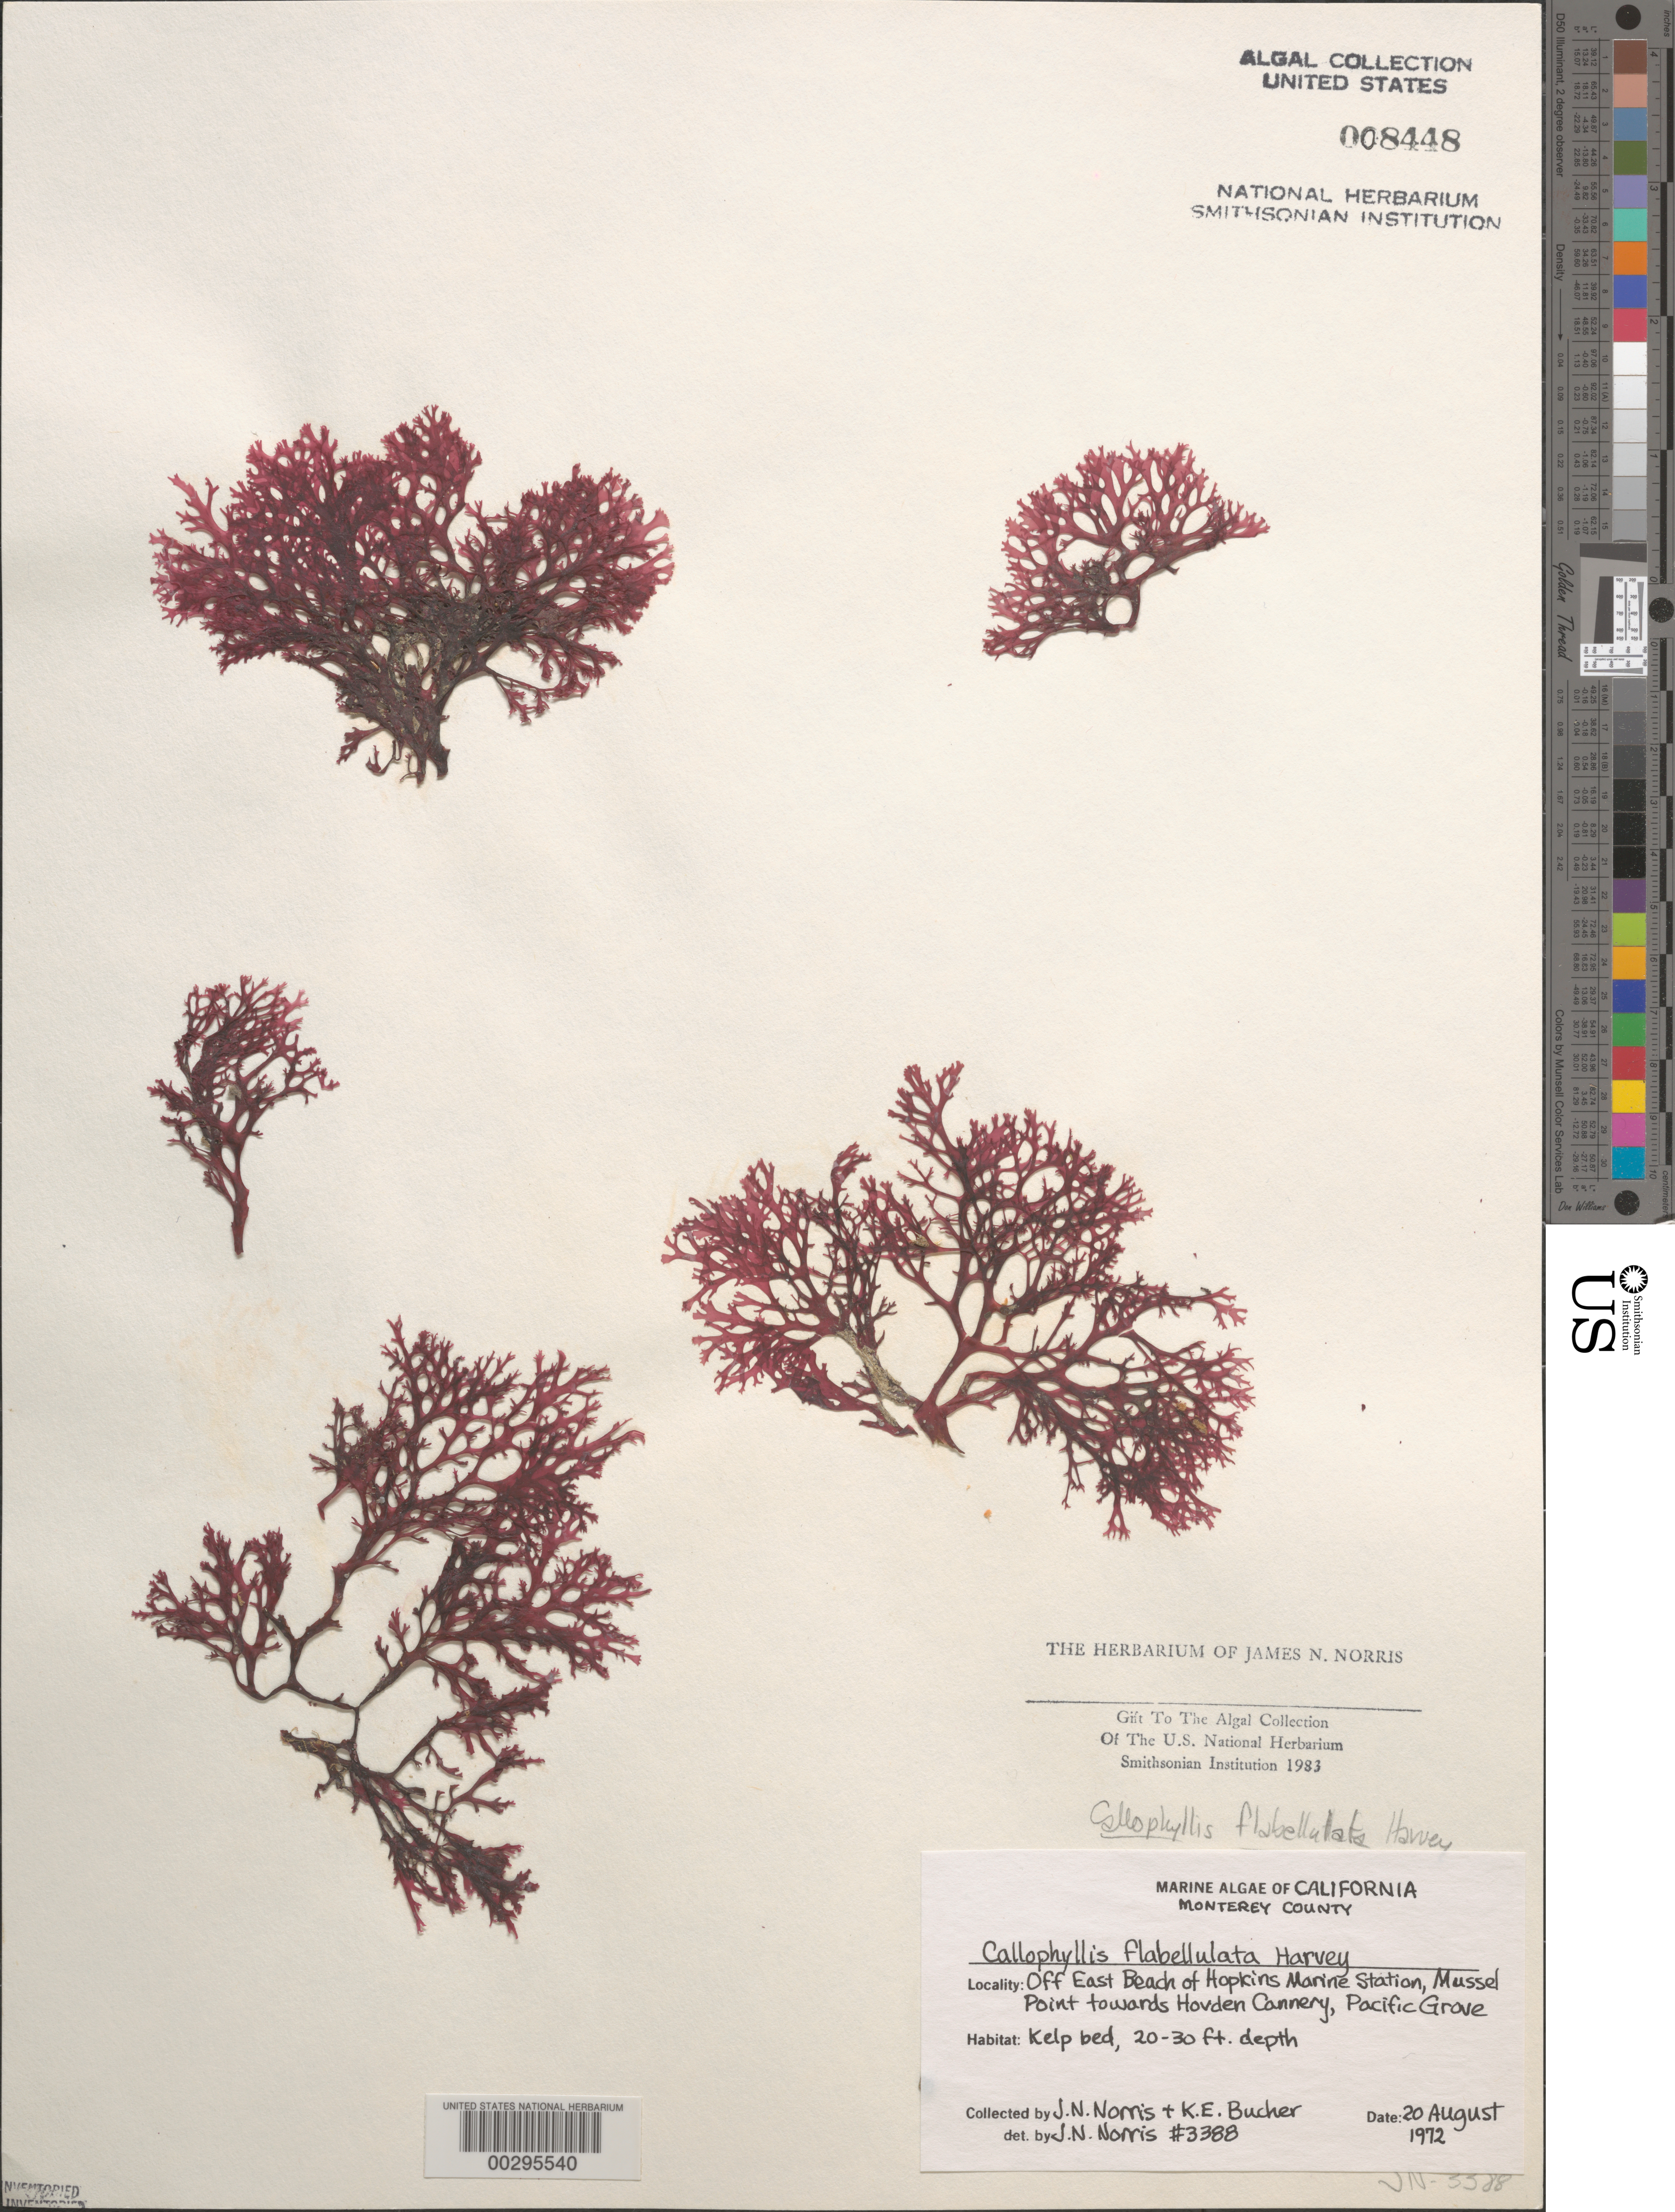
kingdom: Plantae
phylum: Rhodophyta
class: Florideophyceae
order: Gigartinales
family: Kallymeniaceae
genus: Callophyllis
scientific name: Callophyllis flabellulata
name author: Harv.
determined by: Norris, James N.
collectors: J. N. Norris & K. E. Bucher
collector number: JN-3388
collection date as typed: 20 Aug 1972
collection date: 1972-08-20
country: United States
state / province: California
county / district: Monterey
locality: Pacific Grove, Mussel Point, off east beach of Hopkins Marine Station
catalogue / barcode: US 8448